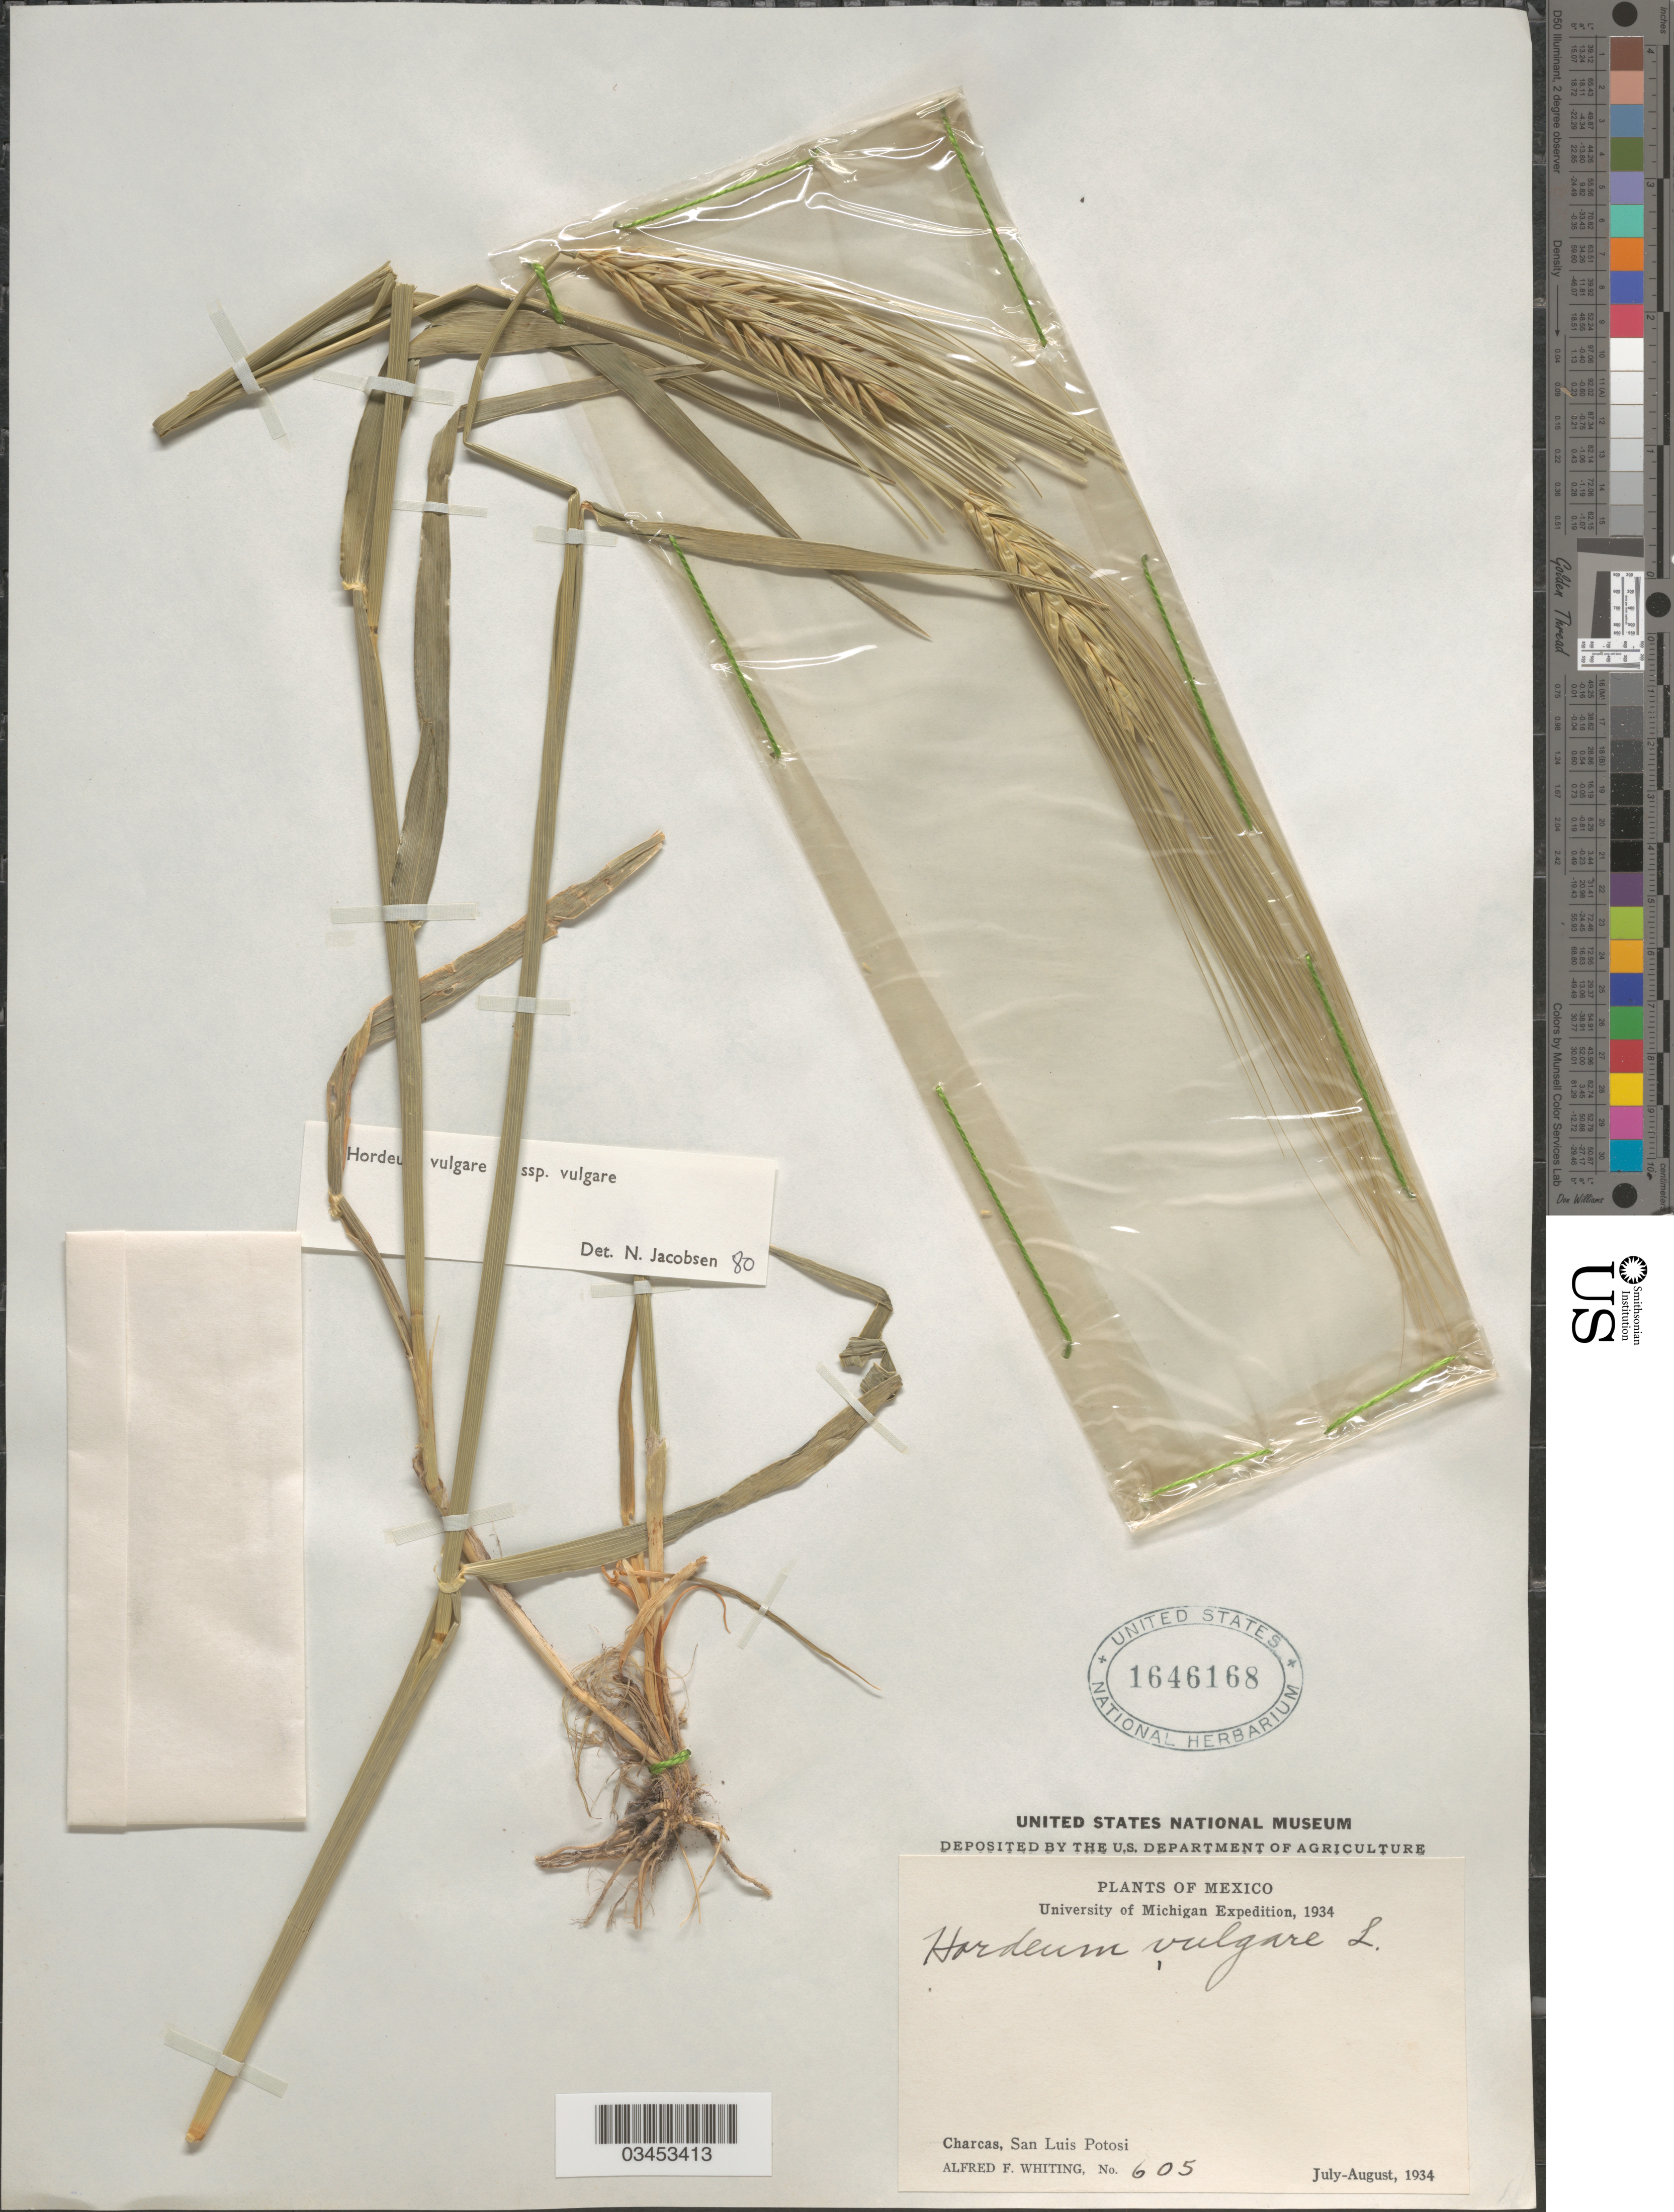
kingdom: Plantae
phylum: Tracheophyta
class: Liliopsida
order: Poales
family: Poaceae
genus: Hordeum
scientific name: Hordeum sp.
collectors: A. F. Whiting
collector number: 605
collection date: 1934-07/1934-08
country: Mexico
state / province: San Luis Potosí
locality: University of Michigan Expedition, 1934. Charcas.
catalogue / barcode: US 1646168